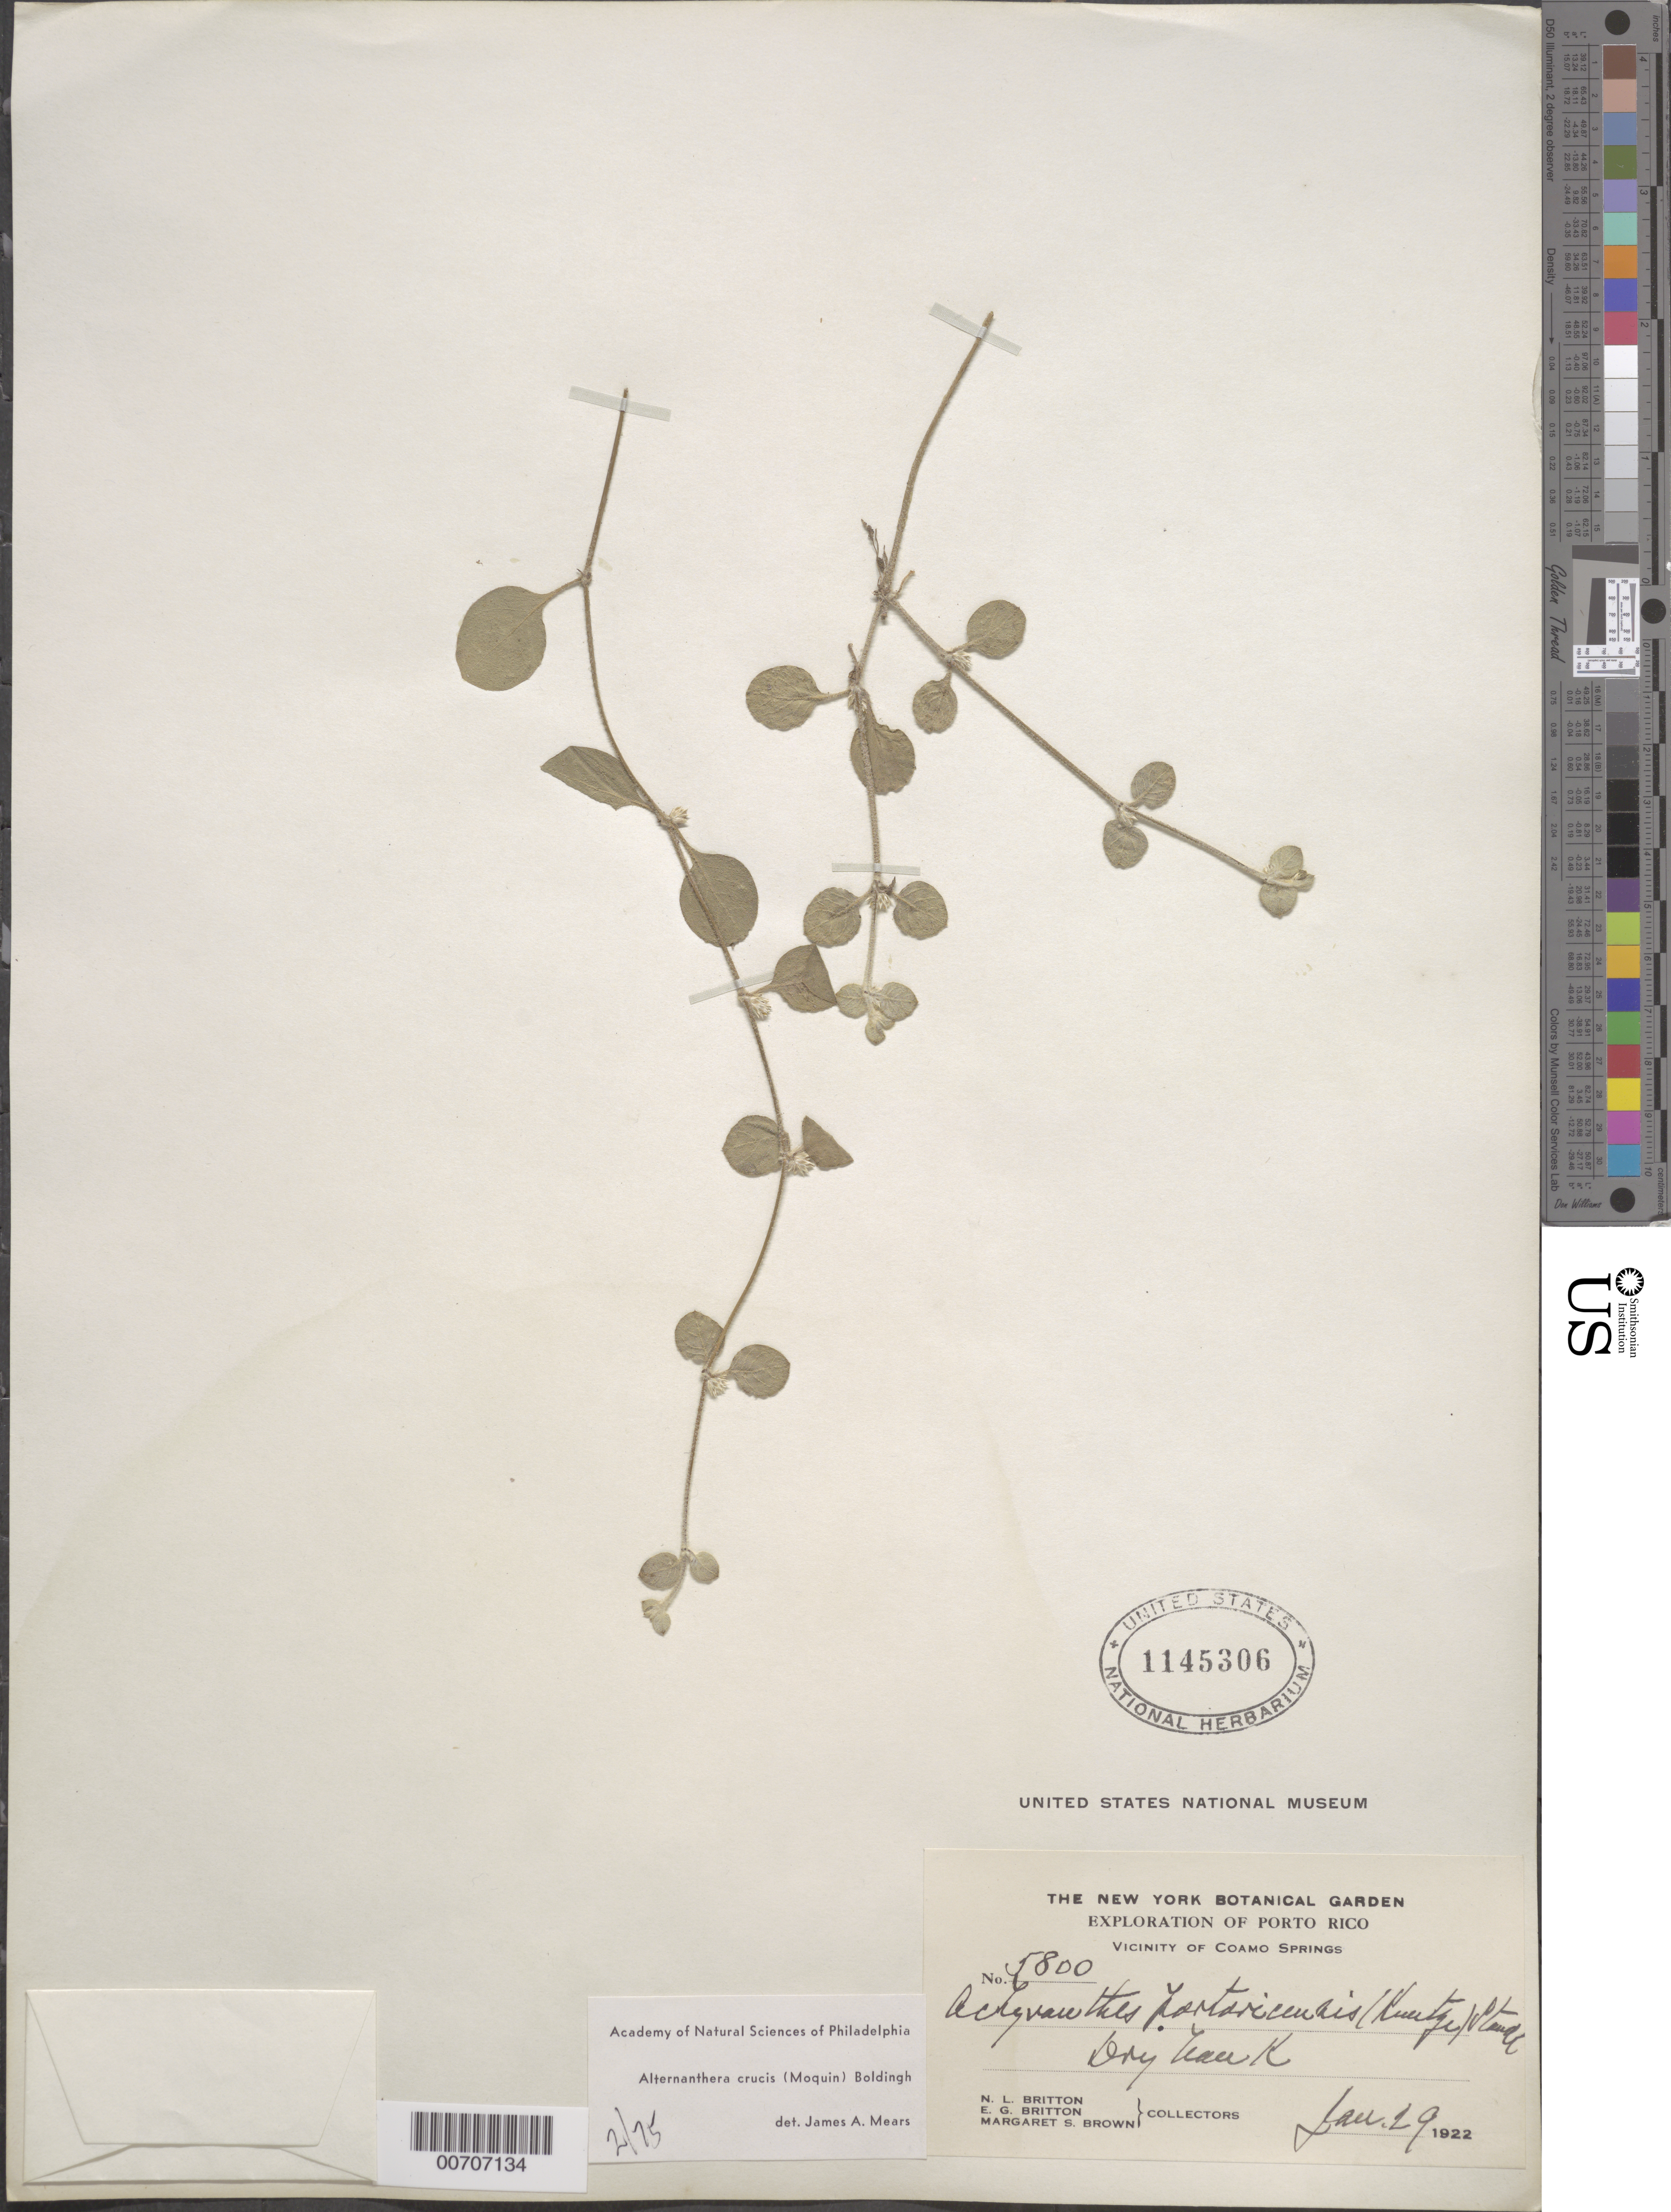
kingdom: Plantae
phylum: Tracheophyta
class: Magnoliopsida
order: Caryophyllales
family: Amaranthaceae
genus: Alternanthera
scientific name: Alternanthera crucis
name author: (Moq.) Bold.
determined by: Mears, J. A., (PH), Academy of Natural Sciences of Philadelphia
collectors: N. Britton, E. G. Britton & M. S. Brown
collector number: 5800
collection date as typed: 29 Jan 1922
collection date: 1922-01-29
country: Puerto Rico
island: Greater Antilles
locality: Coamo Springs, vic of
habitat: Dry bank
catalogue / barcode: US 1145306